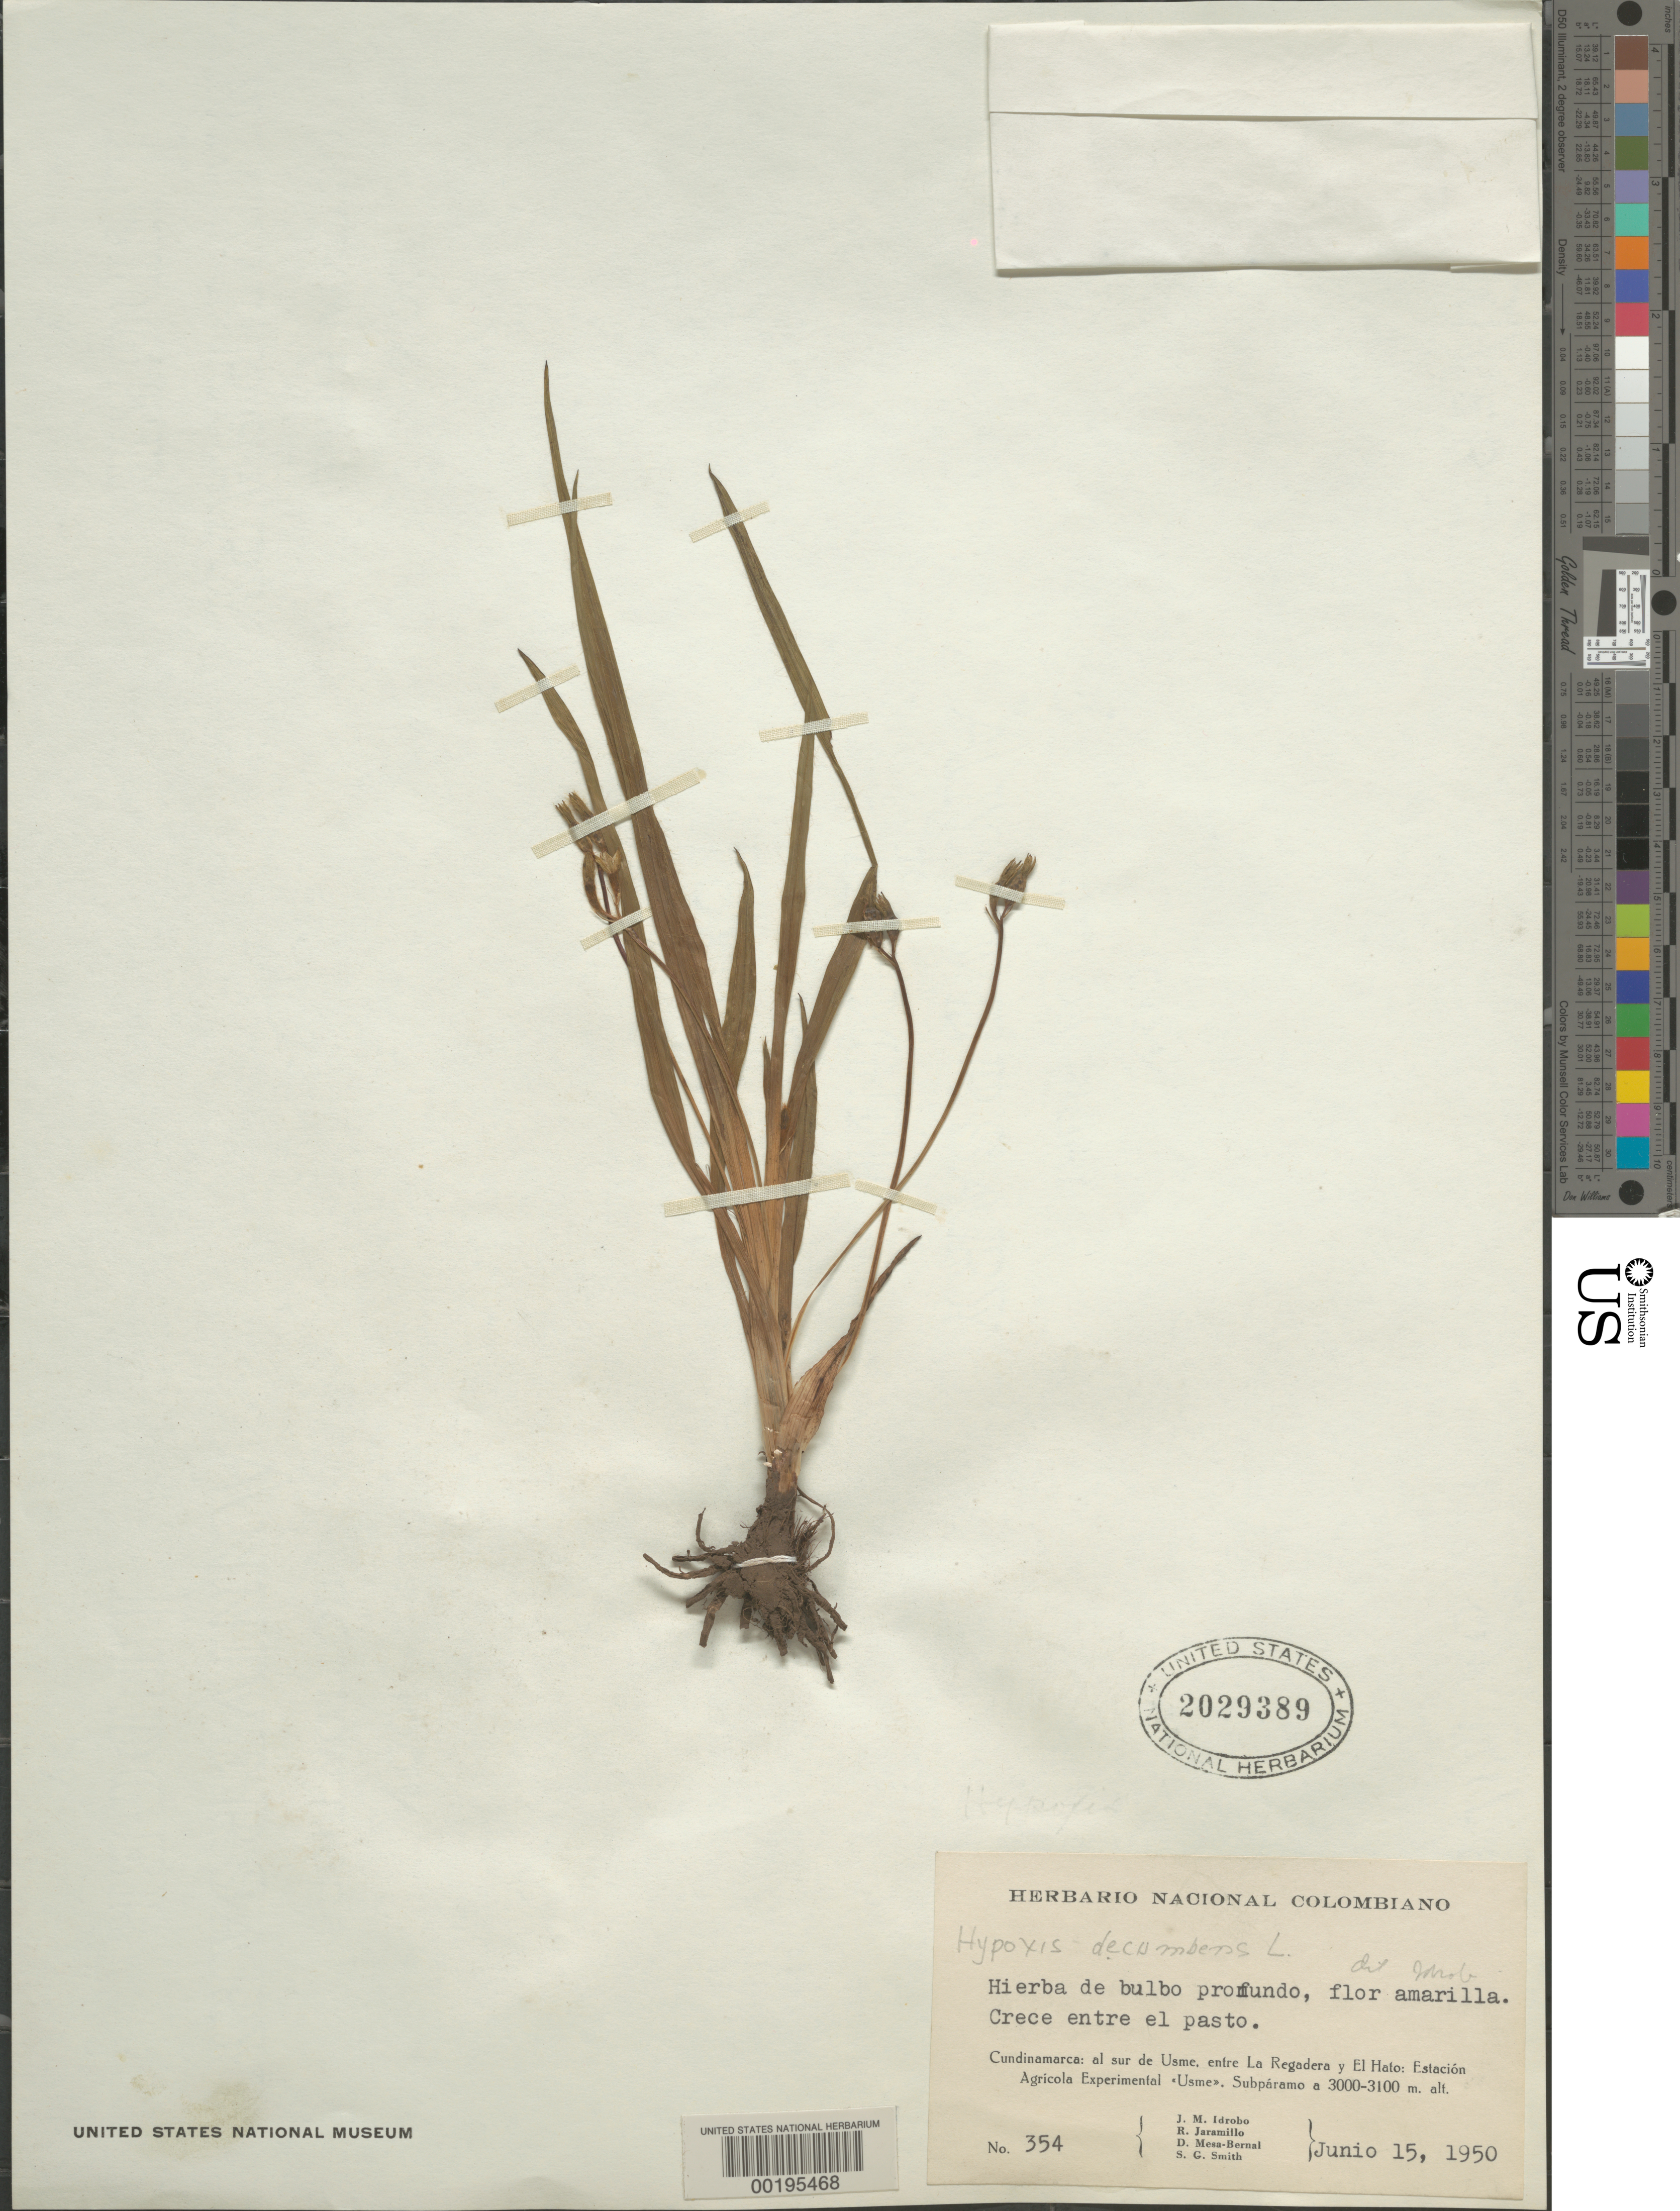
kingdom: Plantae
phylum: Tracheophyta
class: Liliopsida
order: Asparagales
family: Hypoxidaceae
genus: Hypoxis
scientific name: Hypoxis decumbens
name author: L.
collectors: J. M. Idrobo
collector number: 354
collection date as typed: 15 Jun 1950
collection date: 1950-06-15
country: Colombia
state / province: Cundinamarca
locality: S of Usme, between la Regadera and el Hato, estacion Agricola Experimental "Usme"; growing between the pastures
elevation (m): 3000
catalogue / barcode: US 2029389